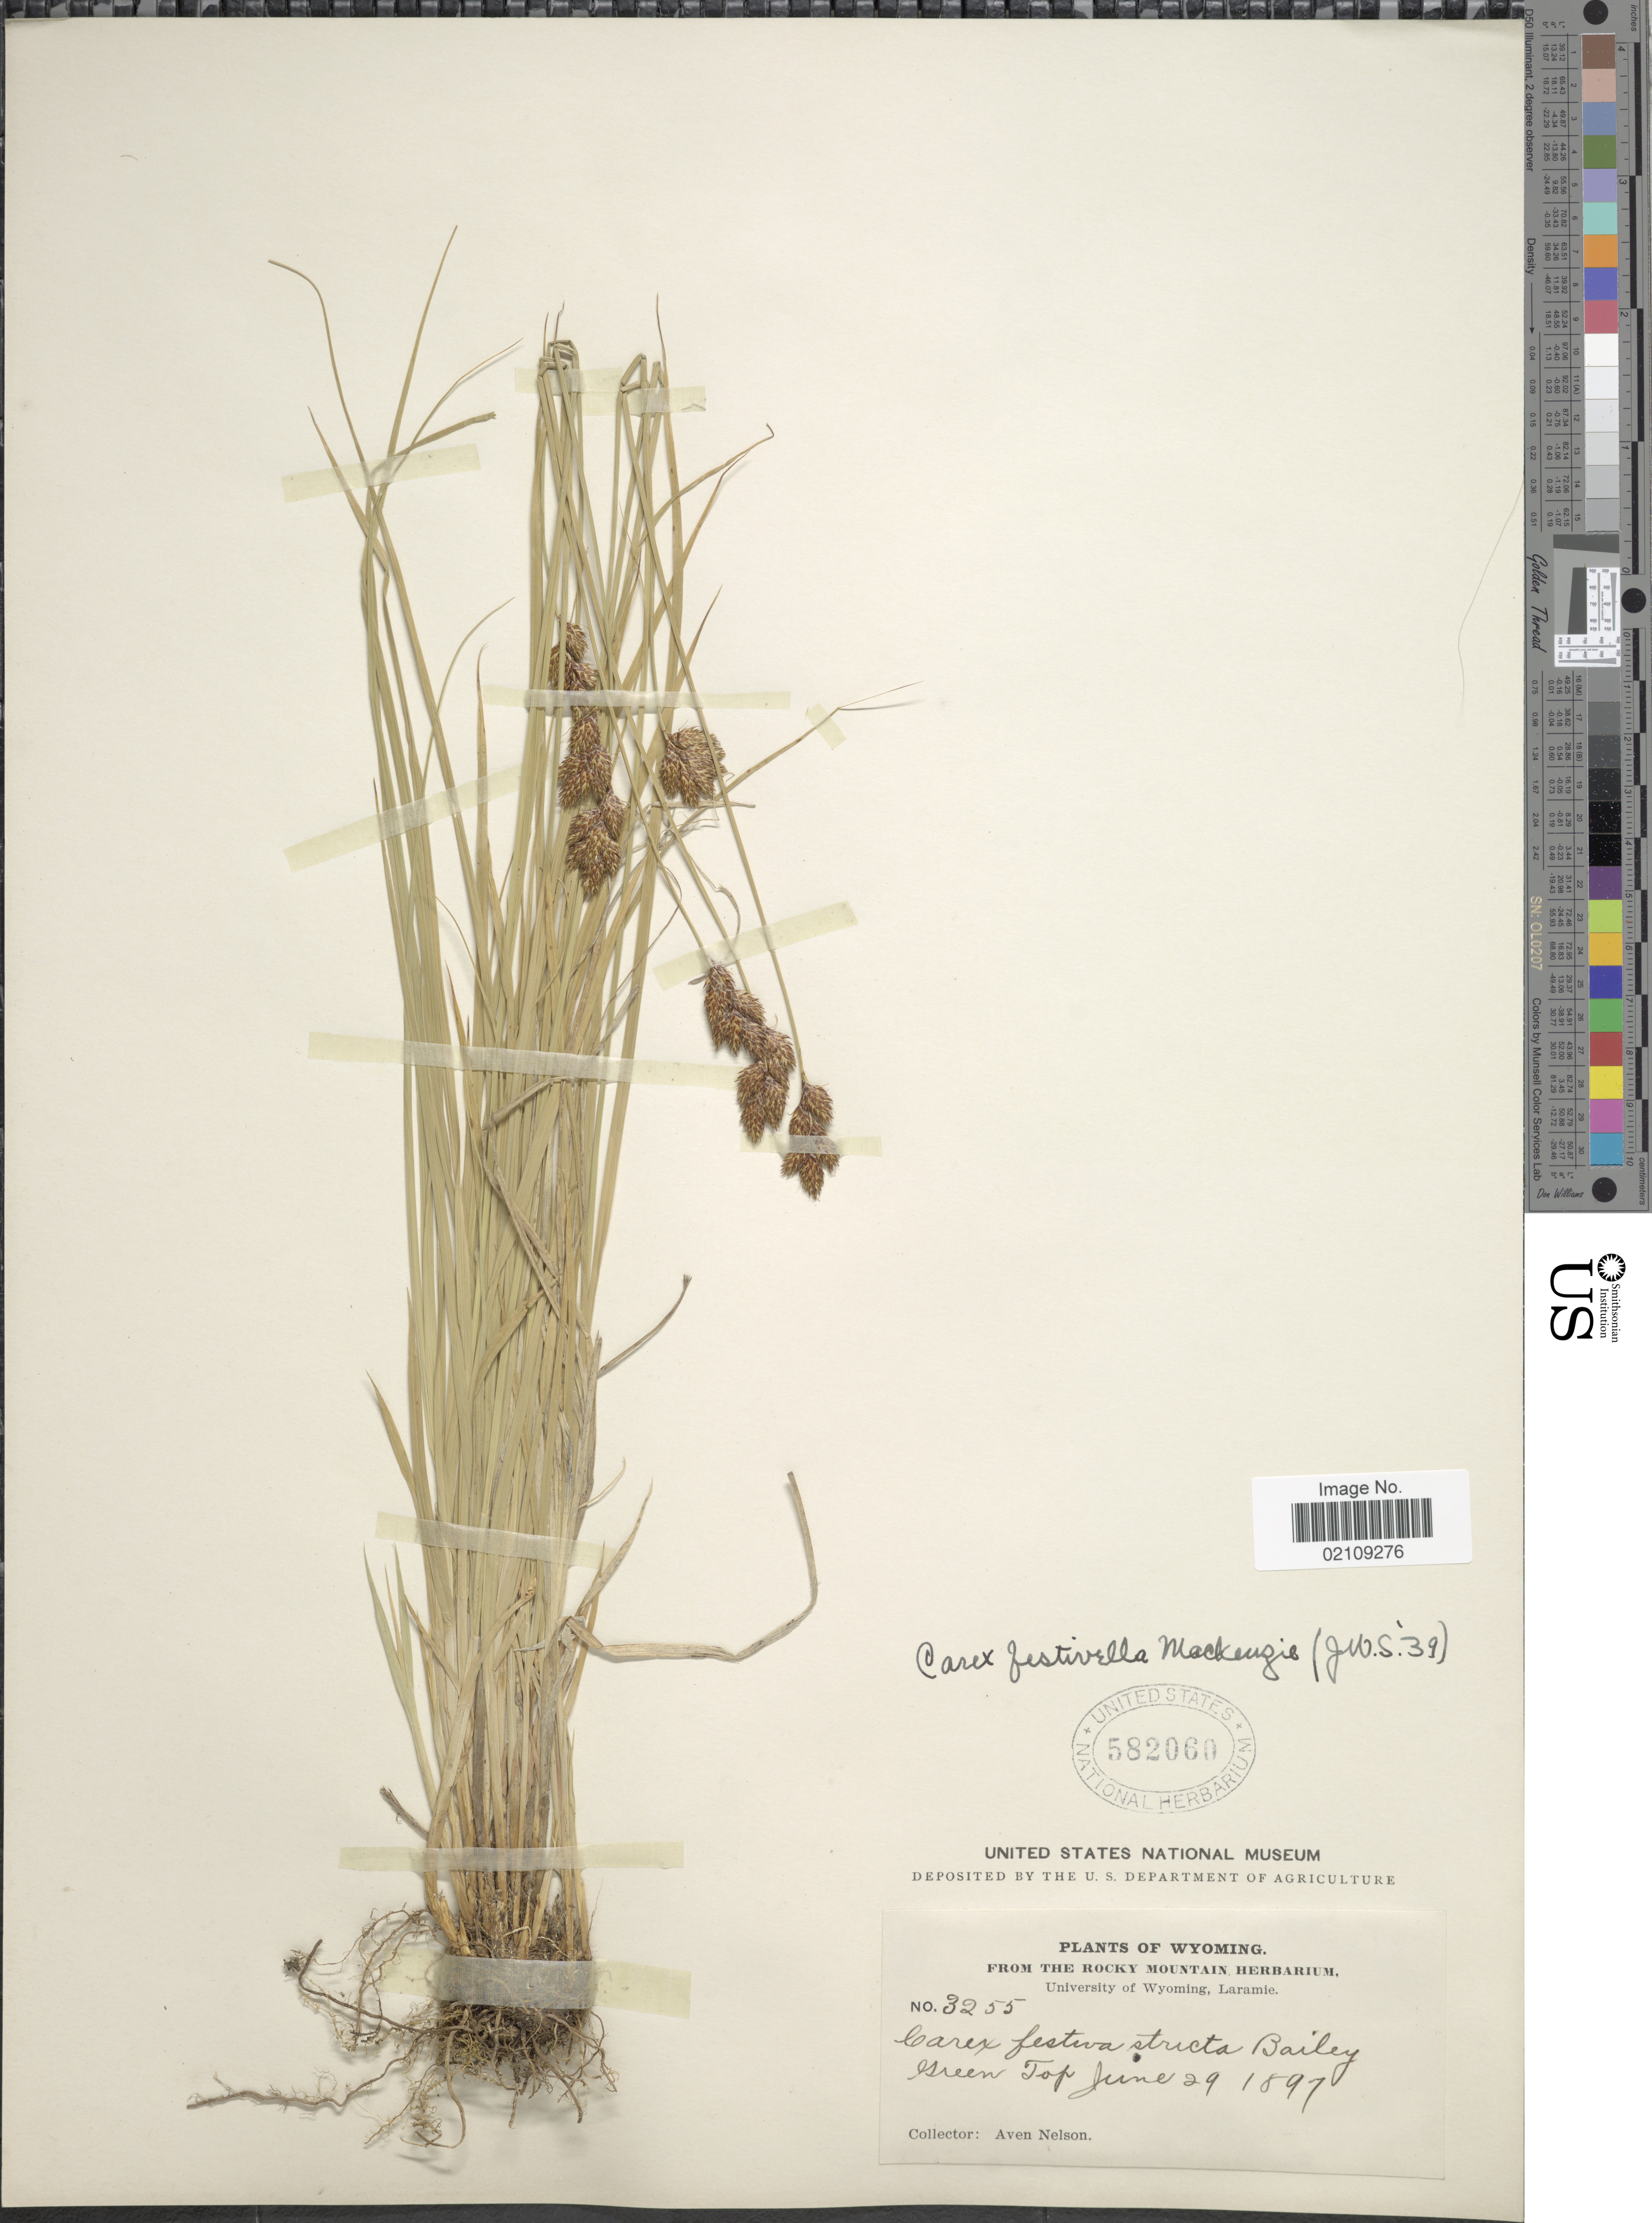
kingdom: Plantae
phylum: Tracheophyta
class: Liliopsida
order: Poales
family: Cyperaceae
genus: Carex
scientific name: Carex microptera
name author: Mack.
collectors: A. Nelson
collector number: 3255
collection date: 1897-06-29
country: United States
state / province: Wyoming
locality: Green Top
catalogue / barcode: US 582060